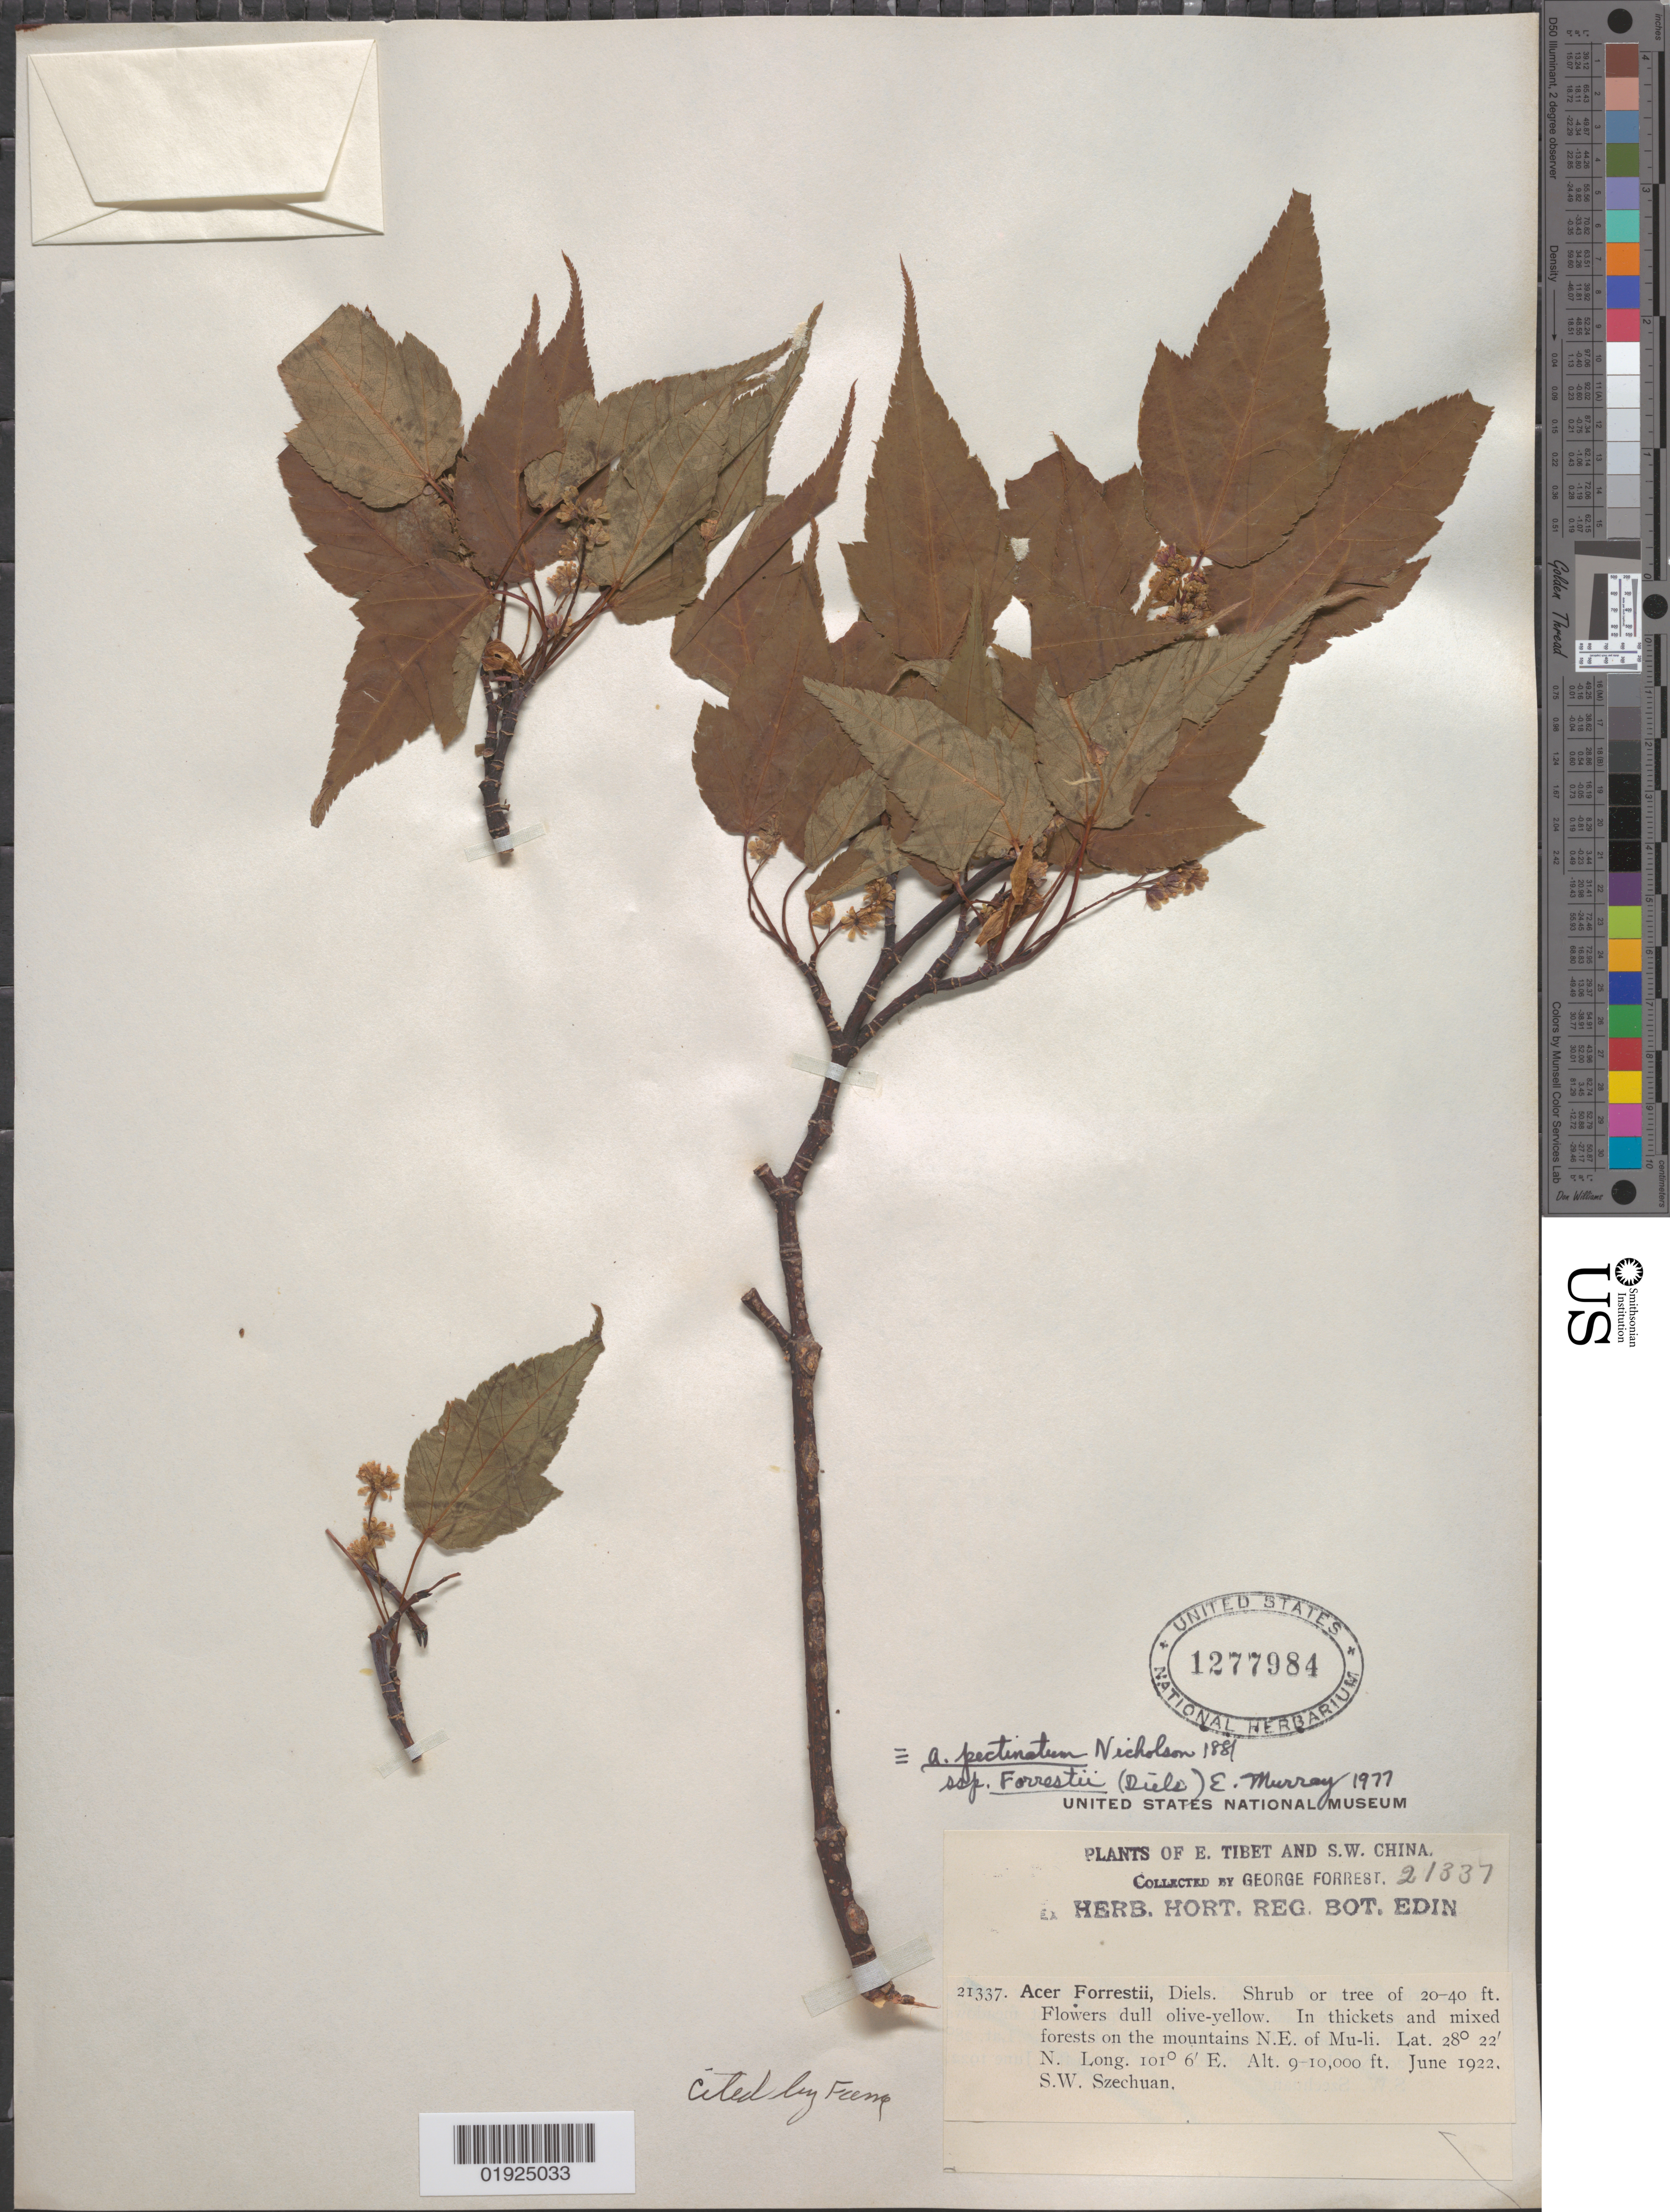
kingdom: Plantae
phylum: Tracheophyta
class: Magnoliopsida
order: Sapindales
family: Sapindaceae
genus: Acer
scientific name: Acer pectinatum subsp. forrestii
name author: (Diels) A.E. Murray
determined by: Murray, Edward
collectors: G. Forrest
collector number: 21337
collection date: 1922-06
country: China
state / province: Sichuan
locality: S.W. Szechuan [Sichuan], mountains NE of Mu-li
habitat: In thickets and mixed forests on the mountains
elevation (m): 2743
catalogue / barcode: US 1277984